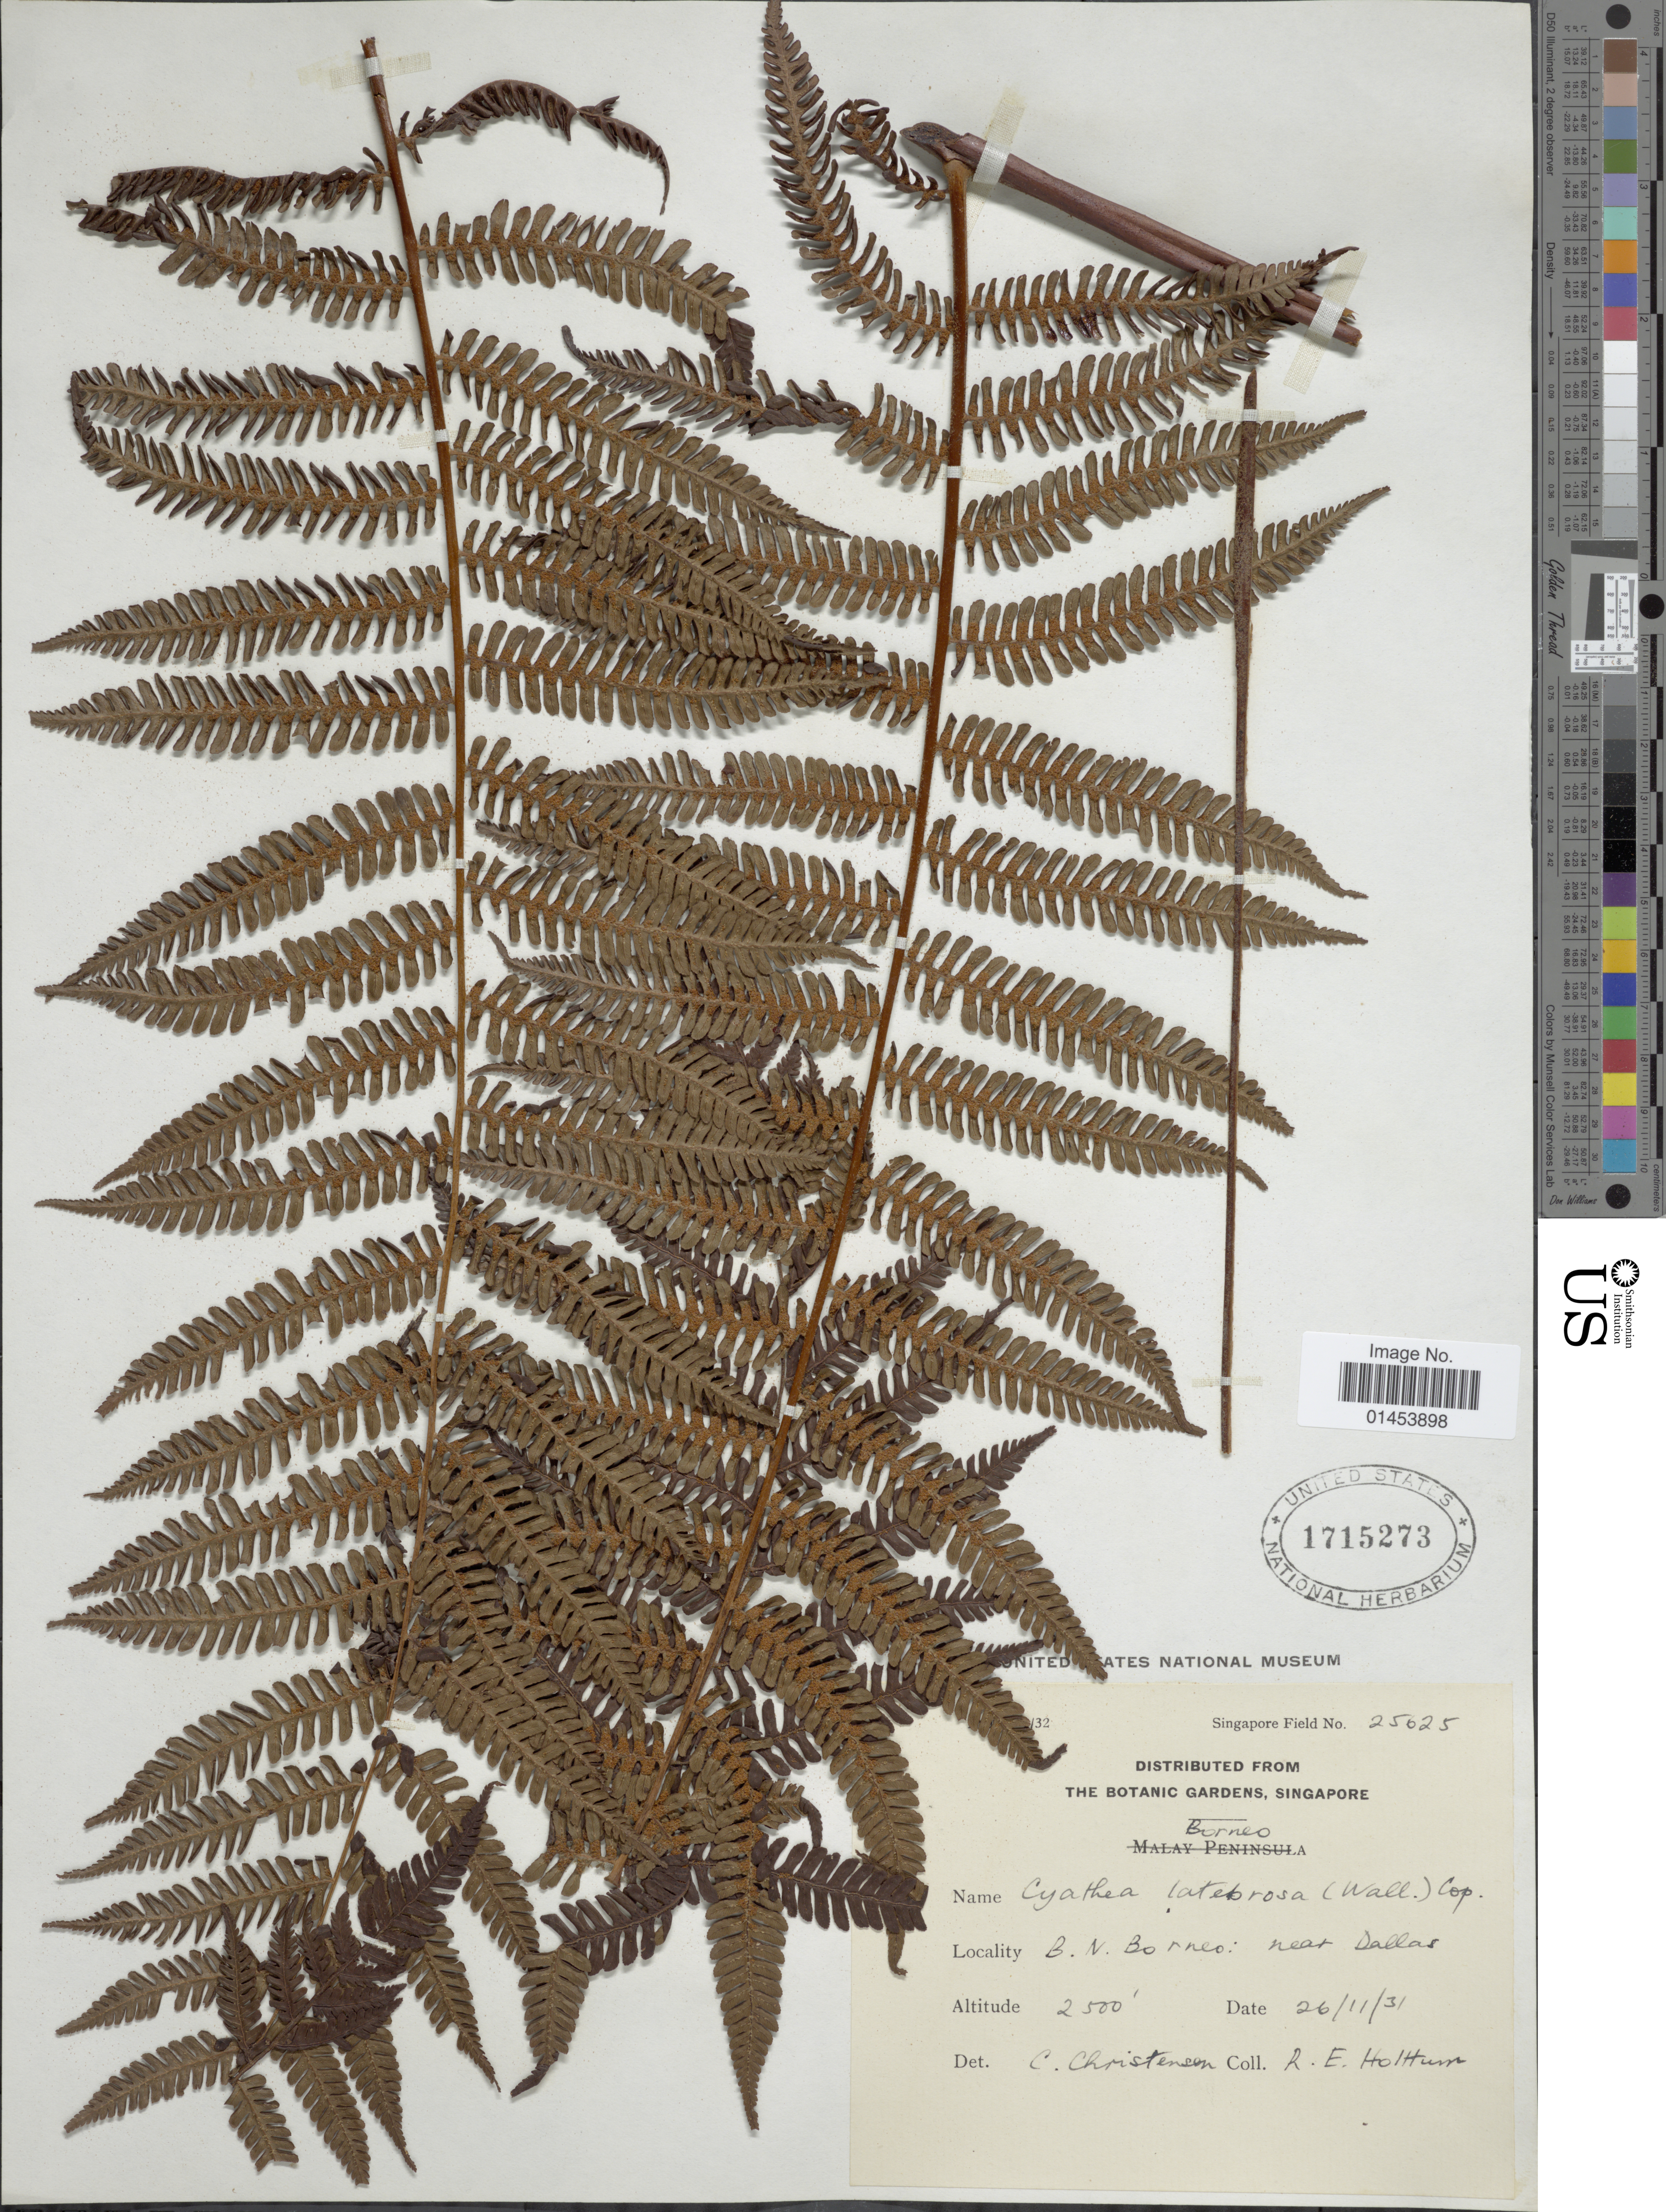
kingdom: Plantae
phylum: Tracheophyta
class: Polypodiopsida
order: Cyatheales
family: Cyatheaceae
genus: Cyathea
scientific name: Cyathea latebrosa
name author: (Wall. ex Hook.) Copel.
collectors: R. E. Holttum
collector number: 25025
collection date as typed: Transcribed d/m/y: 26/11/31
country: Malaysia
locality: Borneo, B.N. Borneo: near Dallas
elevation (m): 762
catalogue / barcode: US 1715273